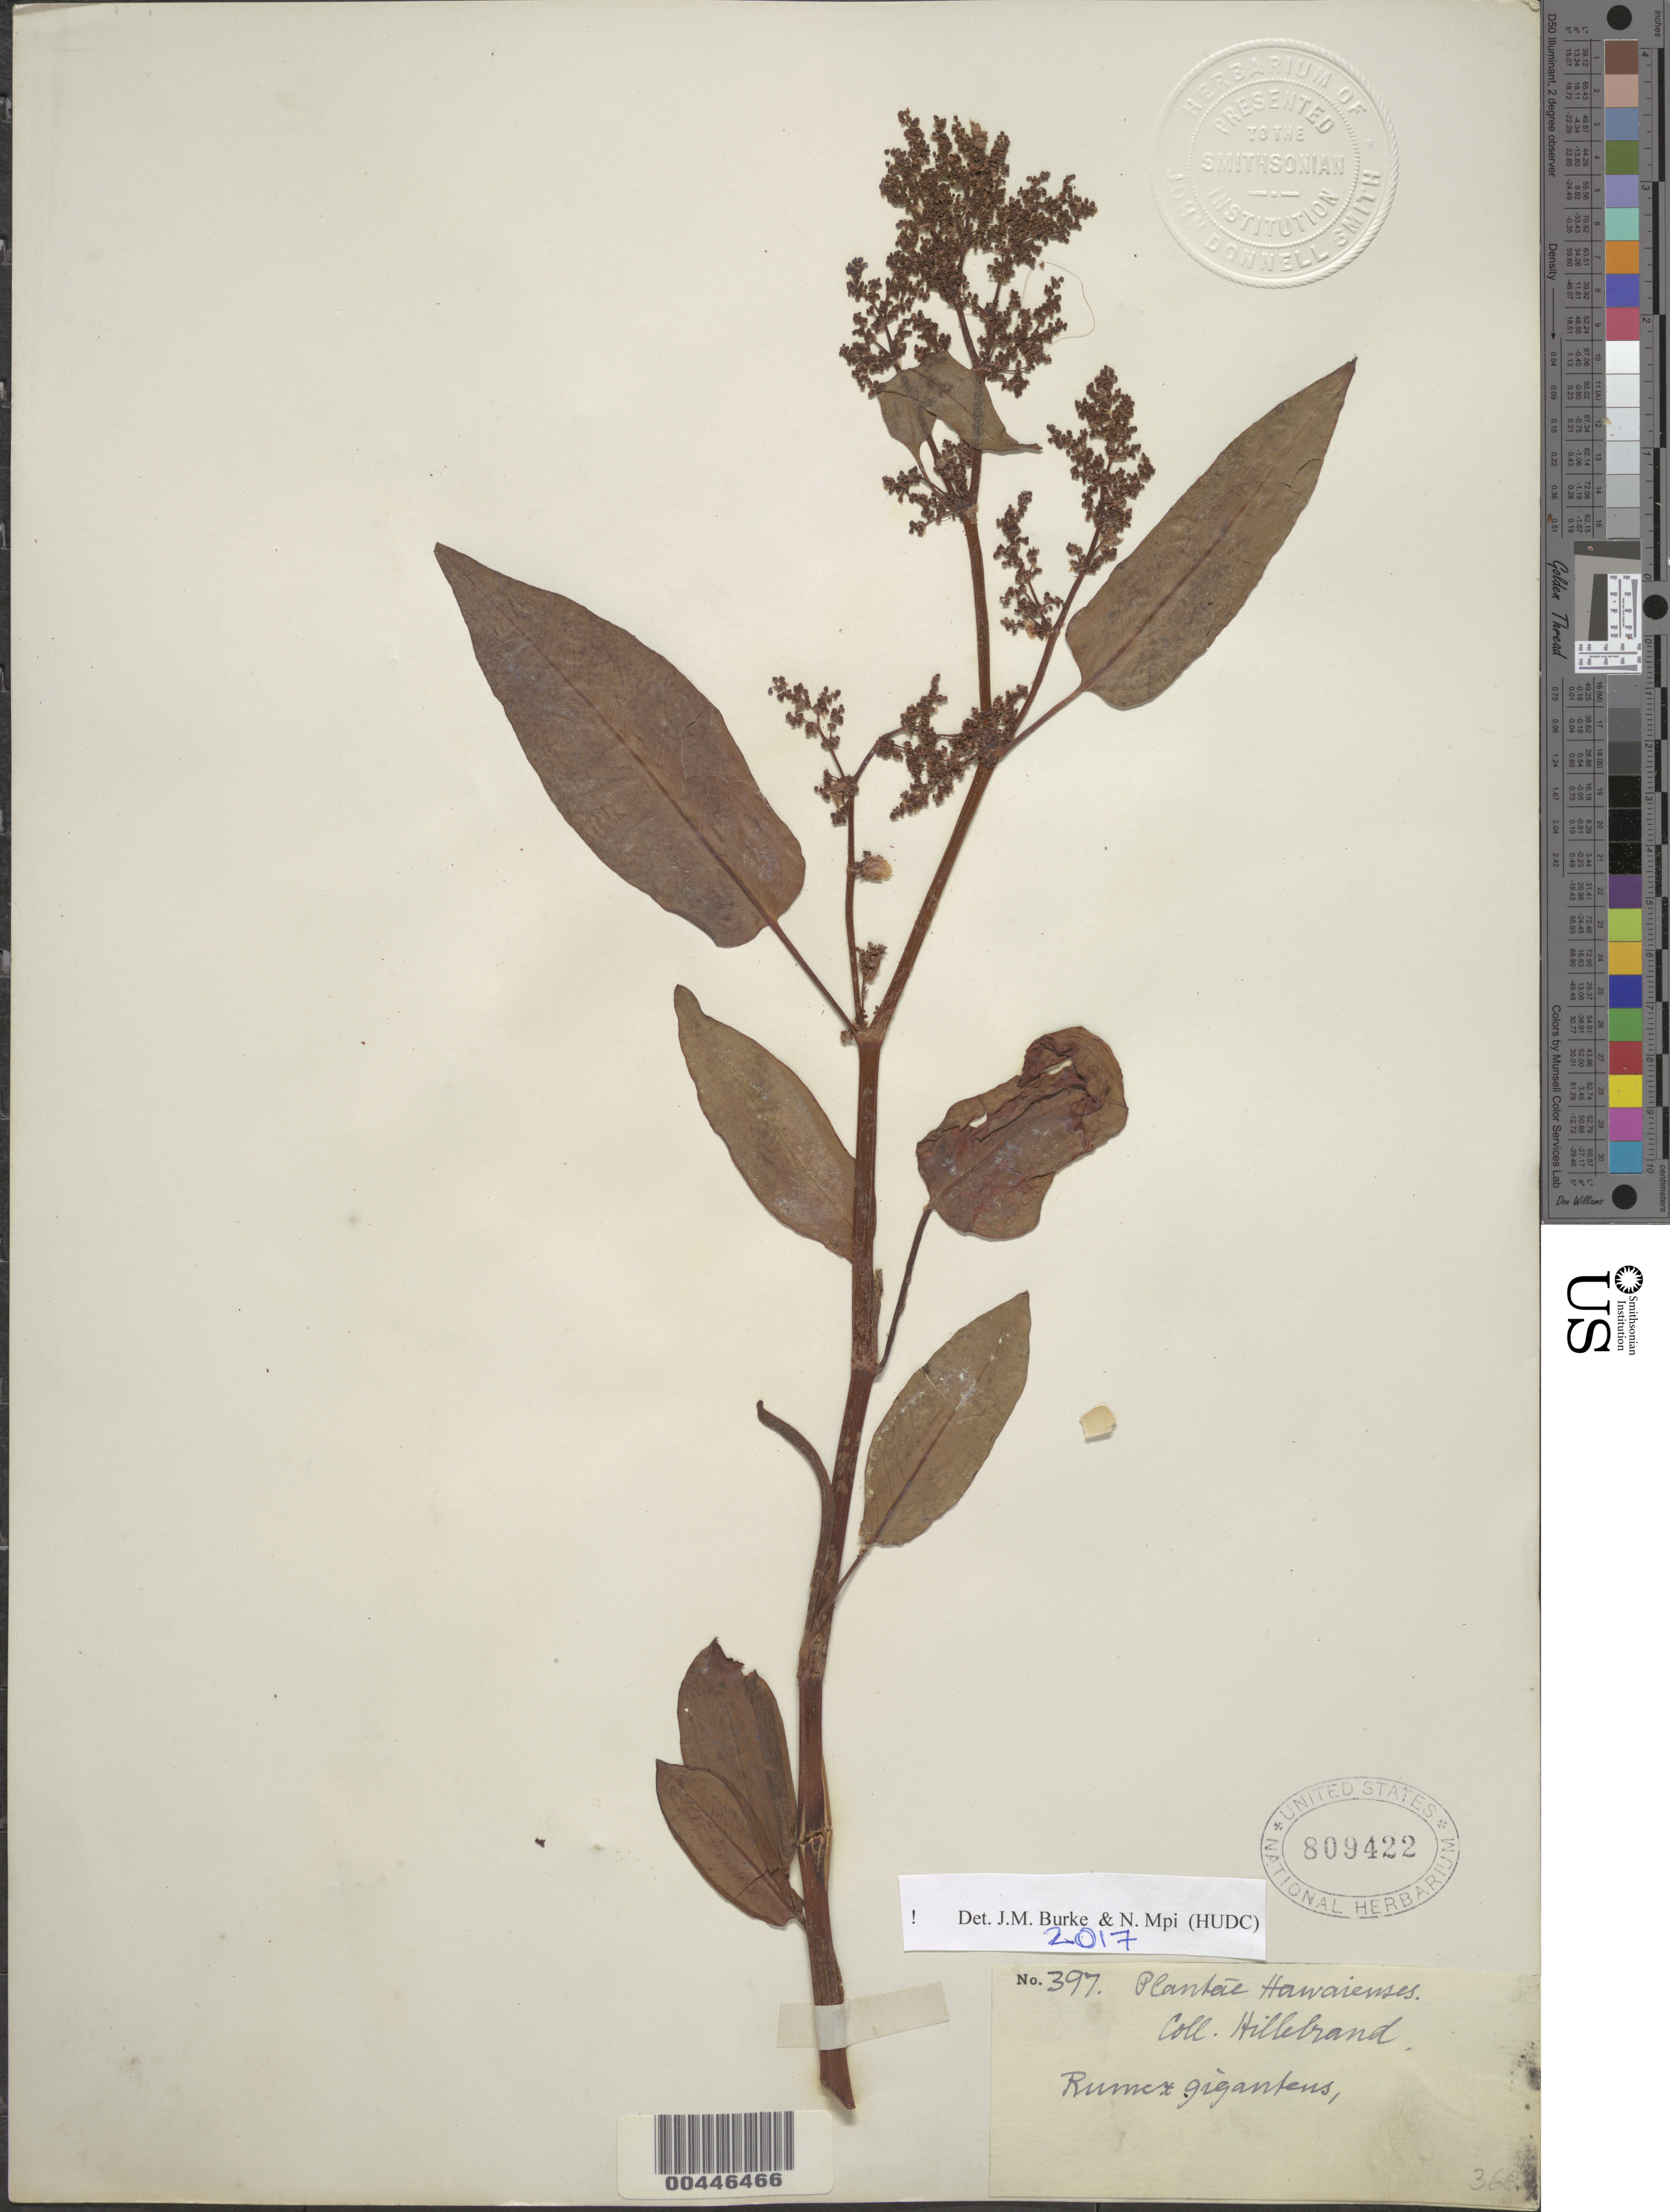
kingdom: Plantae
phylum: Tracheophyta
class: Magnoliopsida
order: Caryophyllales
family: Polygonaceae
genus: Rumex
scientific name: Rumex giganteus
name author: W.T. Aiton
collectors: W. Hillebrand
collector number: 397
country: United States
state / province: Hawaii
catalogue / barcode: US 809422